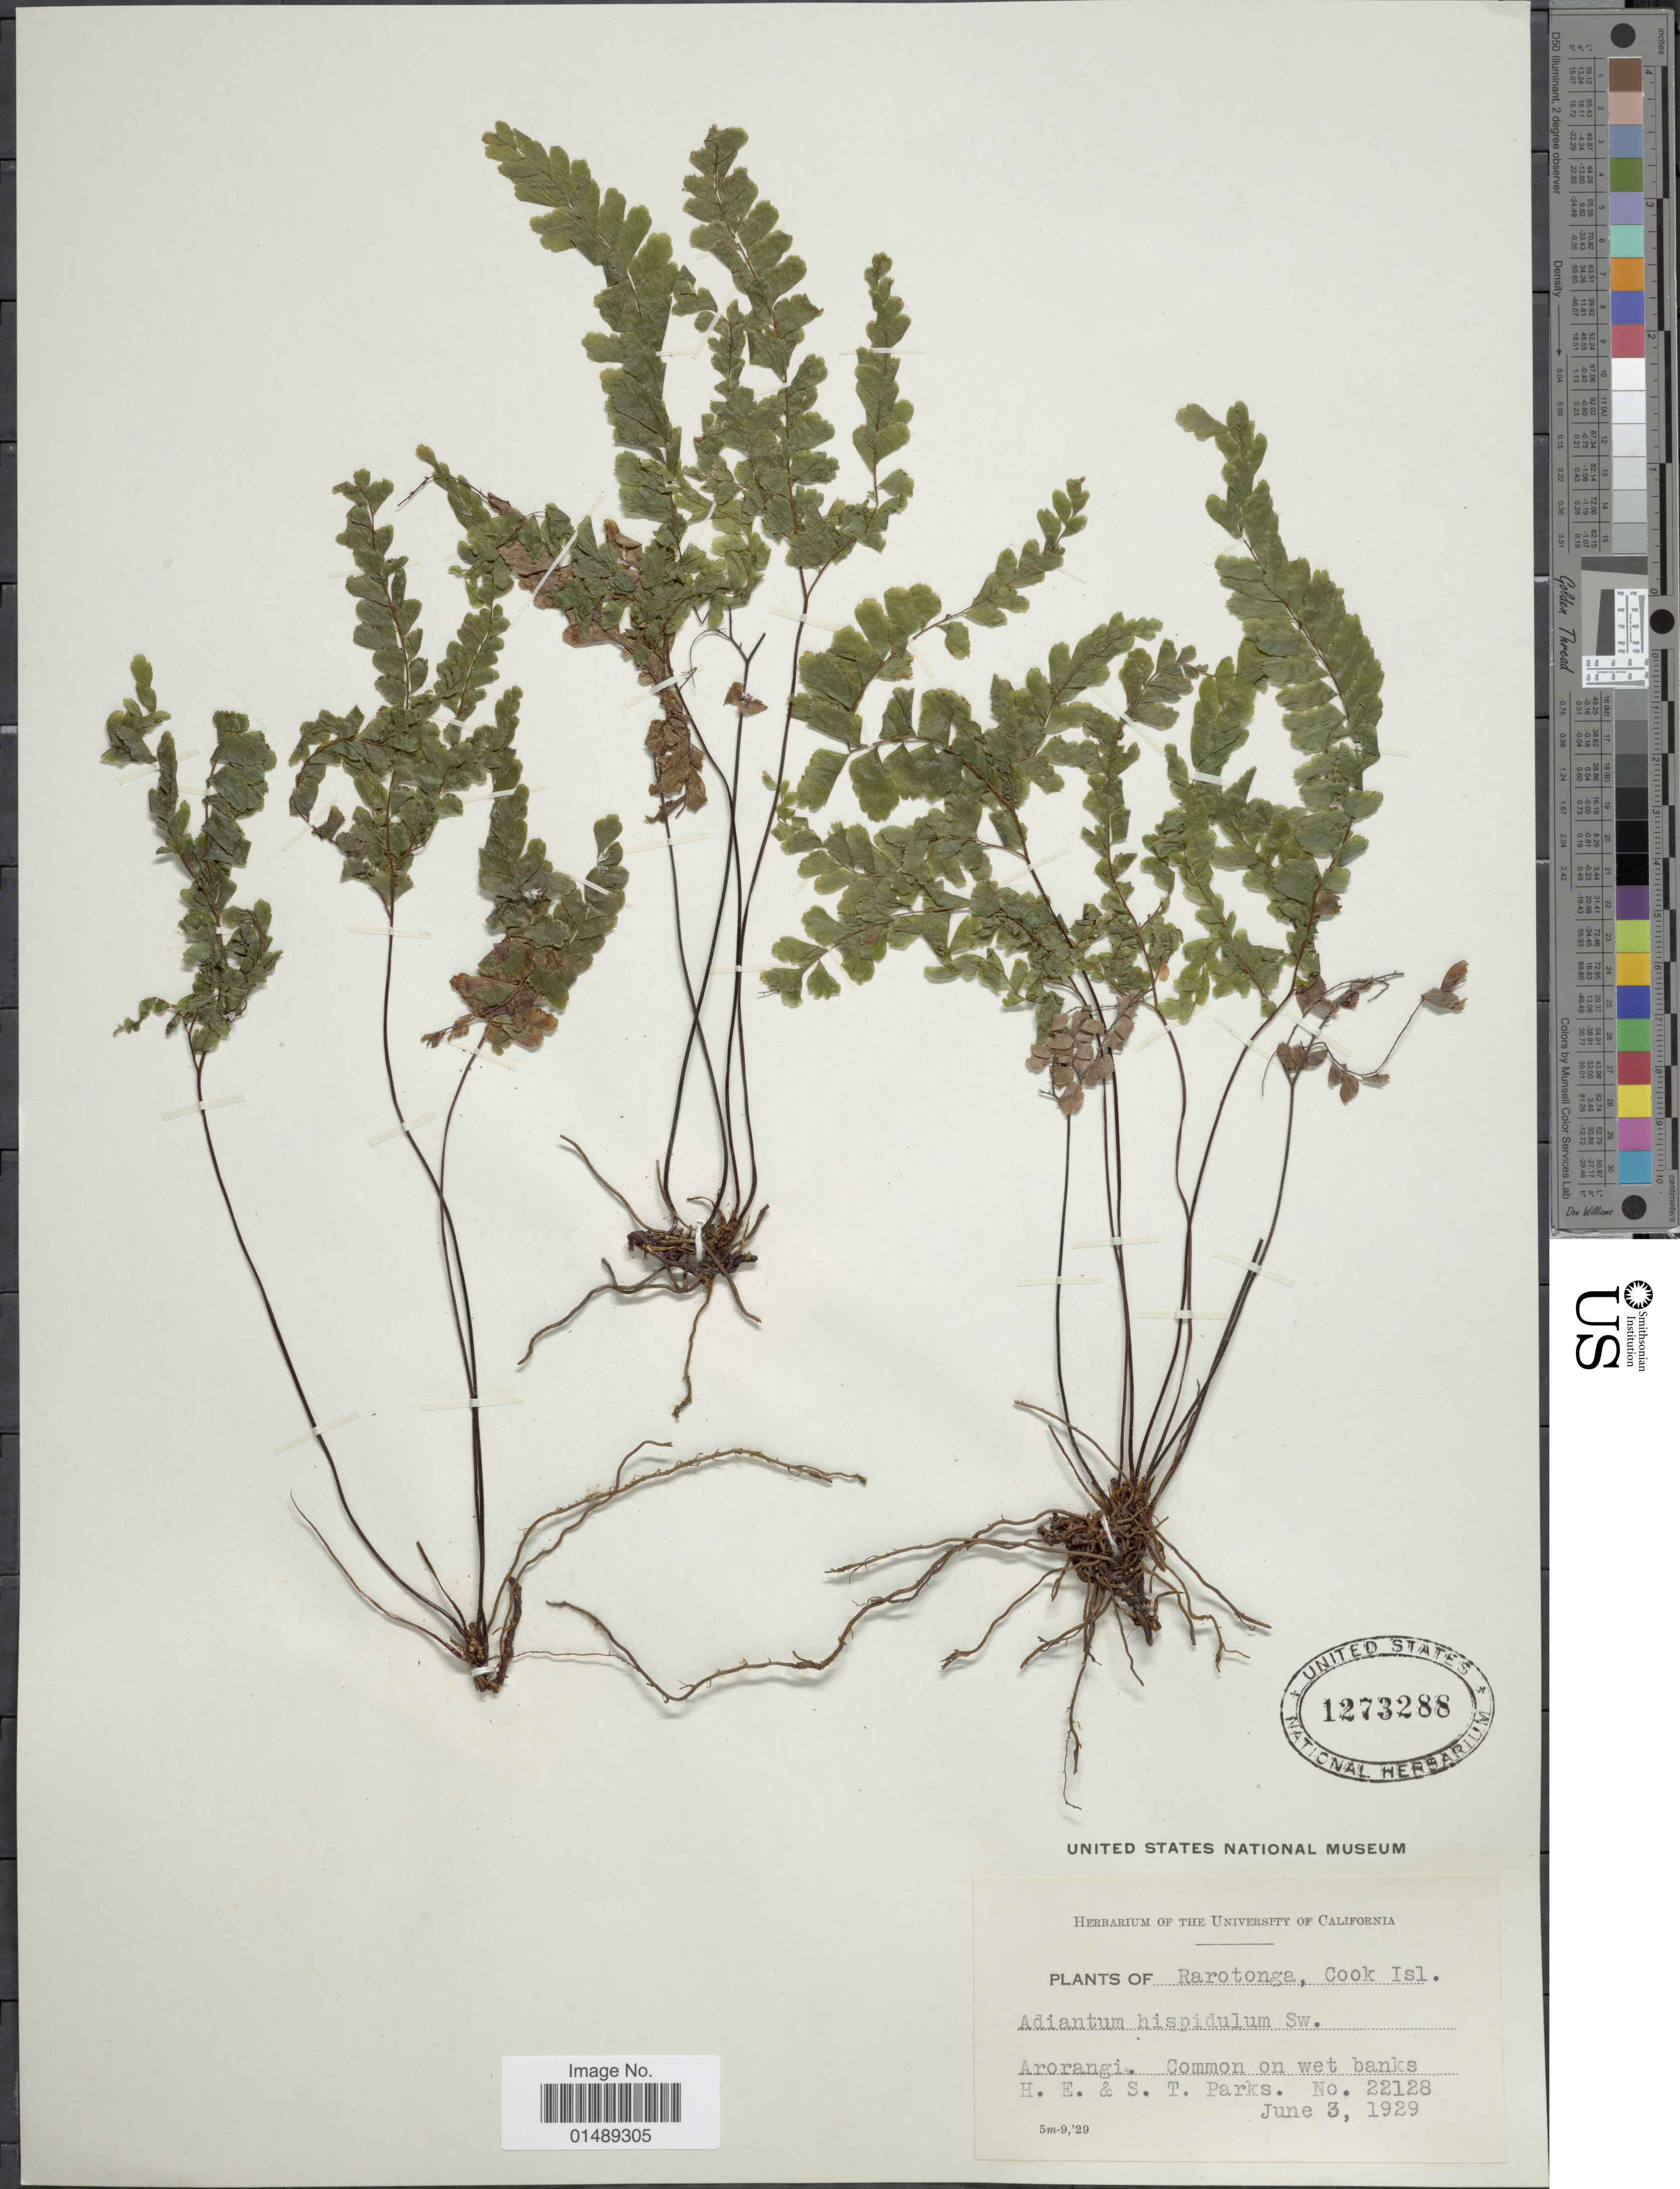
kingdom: Plantae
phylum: Tracheophyta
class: Polypodiopsida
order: Polypodiales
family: Pteridaceae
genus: Adiantum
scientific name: Adiantum hispidulum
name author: Sw.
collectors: H. E. Parks & S. Parks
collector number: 22128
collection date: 1929-06-03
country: Cook Islands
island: Rarotonga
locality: Rarotonga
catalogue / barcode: US 1273288